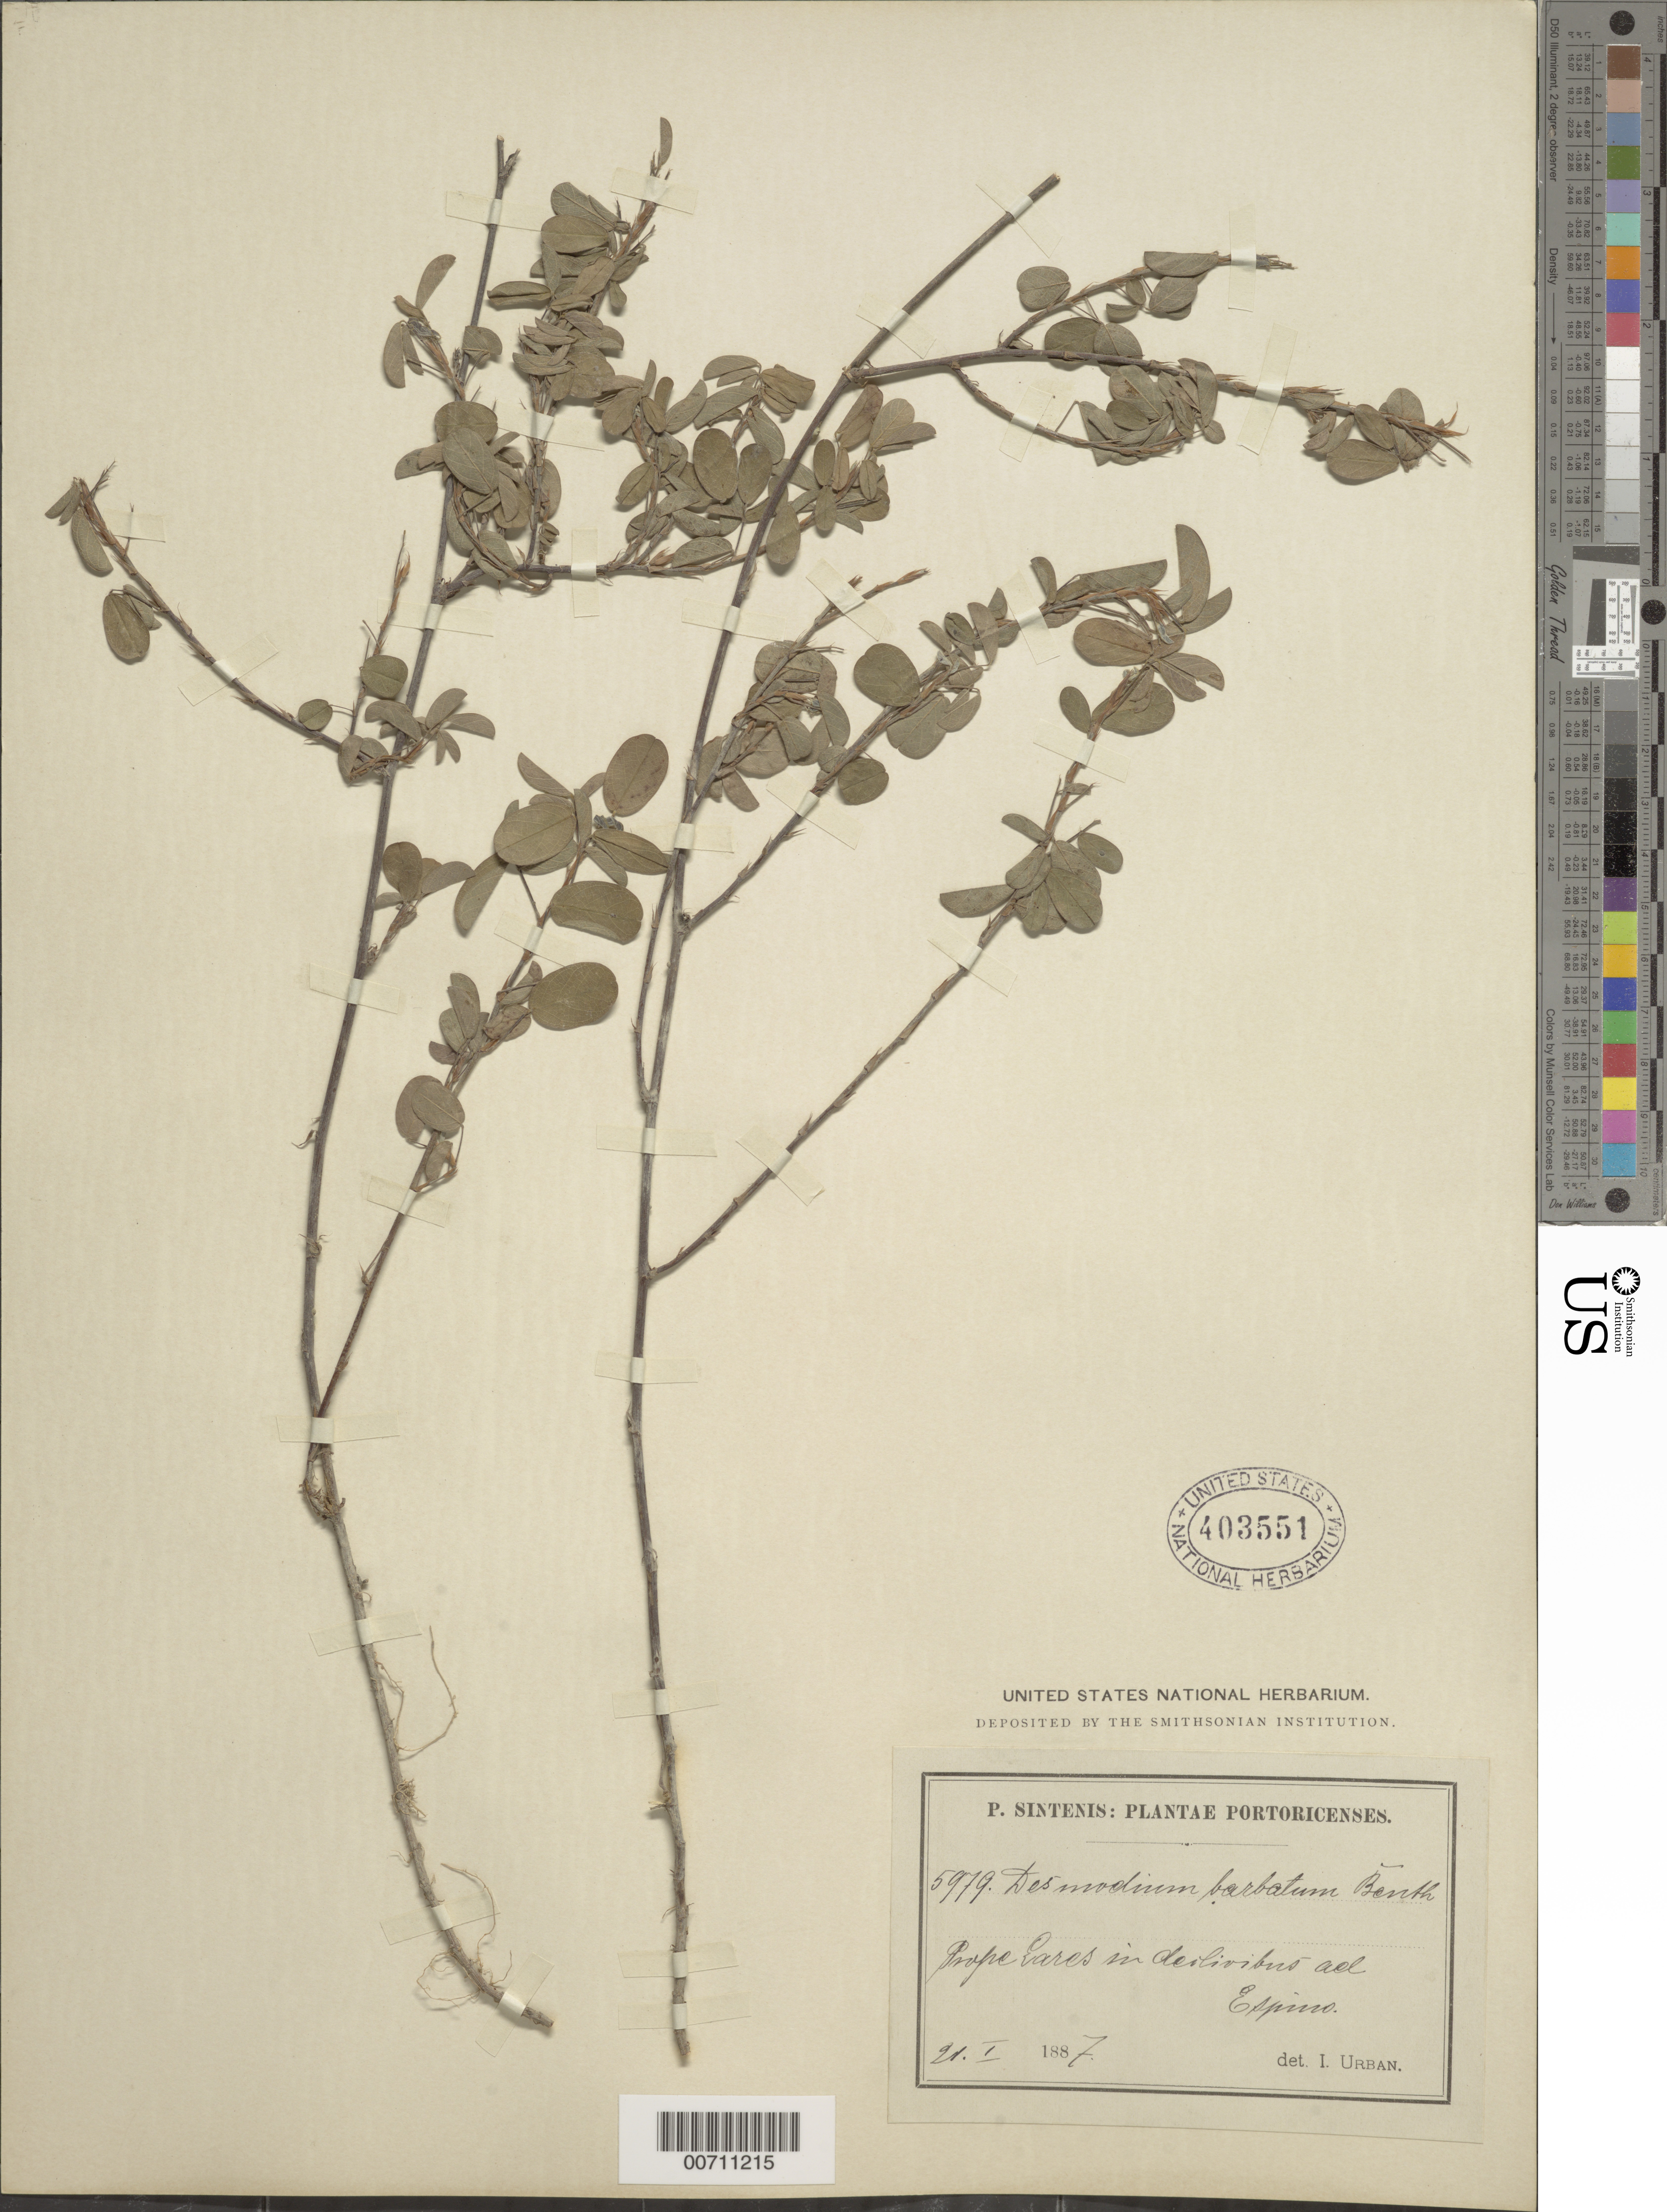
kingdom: Plantae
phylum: Tracheophyta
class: Magnoliopsida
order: Fabales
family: Fabaceae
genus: Grona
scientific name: Grona barbata var. barbata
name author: (L.) H. Ohashi & K. Ohashi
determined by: Strong, Mark T., (BOT), Smithsonian Institution - National Museum of Natural History (UNITED STATES)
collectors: P. Sintenis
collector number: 5979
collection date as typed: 21 Jan 1887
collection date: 1887-01-21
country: Puerto Rico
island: Greater Antilles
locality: Prope Lares in deilivibus ad Espino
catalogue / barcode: US 403551